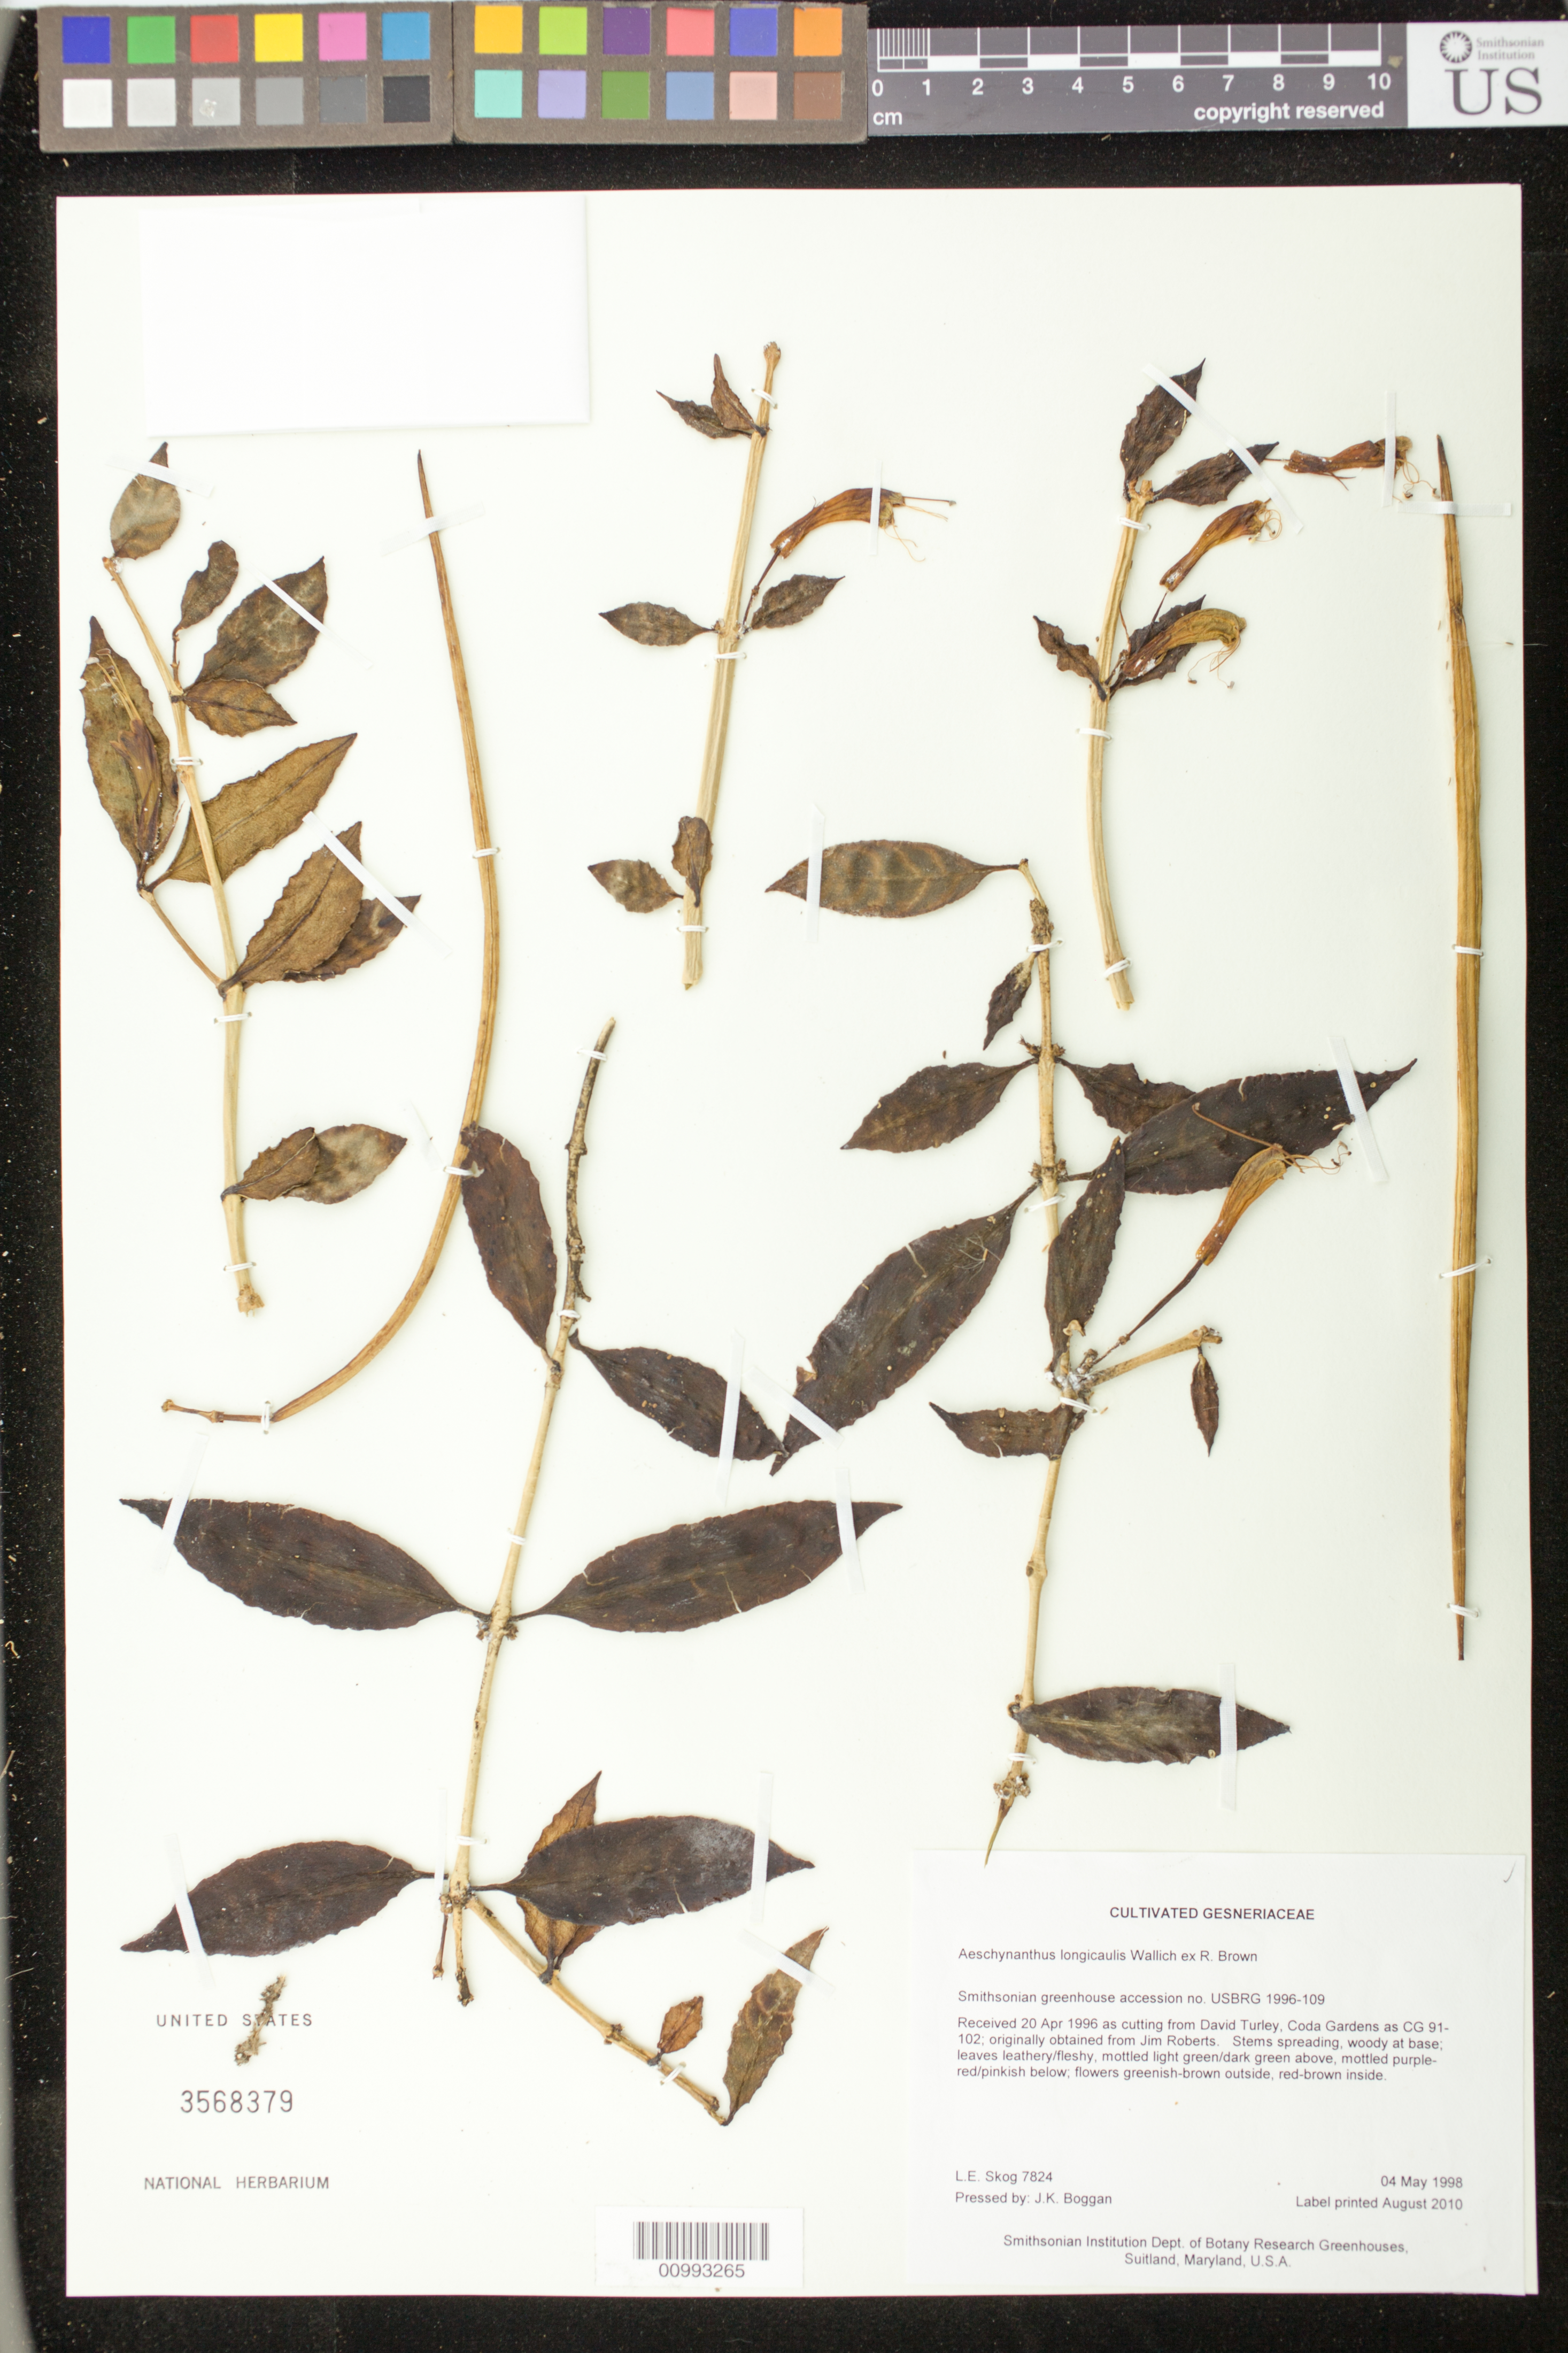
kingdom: Plantae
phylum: Tracheophyta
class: Magnoliopsida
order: Lamiales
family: Gesneriaceae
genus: Aeschynanthus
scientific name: Aeschynanthus longicaulis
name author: Wall. ex R. Br.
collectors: L. E. Skog & J. K. Boggan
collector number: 7824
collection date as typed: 04 May 1998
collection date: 1998-05-04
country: United States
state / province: Maryland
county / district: Prince George's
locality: Smithsonian Institution Dept. of Botany Research Greenhouses, Suitland, Maryland, U.S.A.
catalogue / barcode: US 3568379